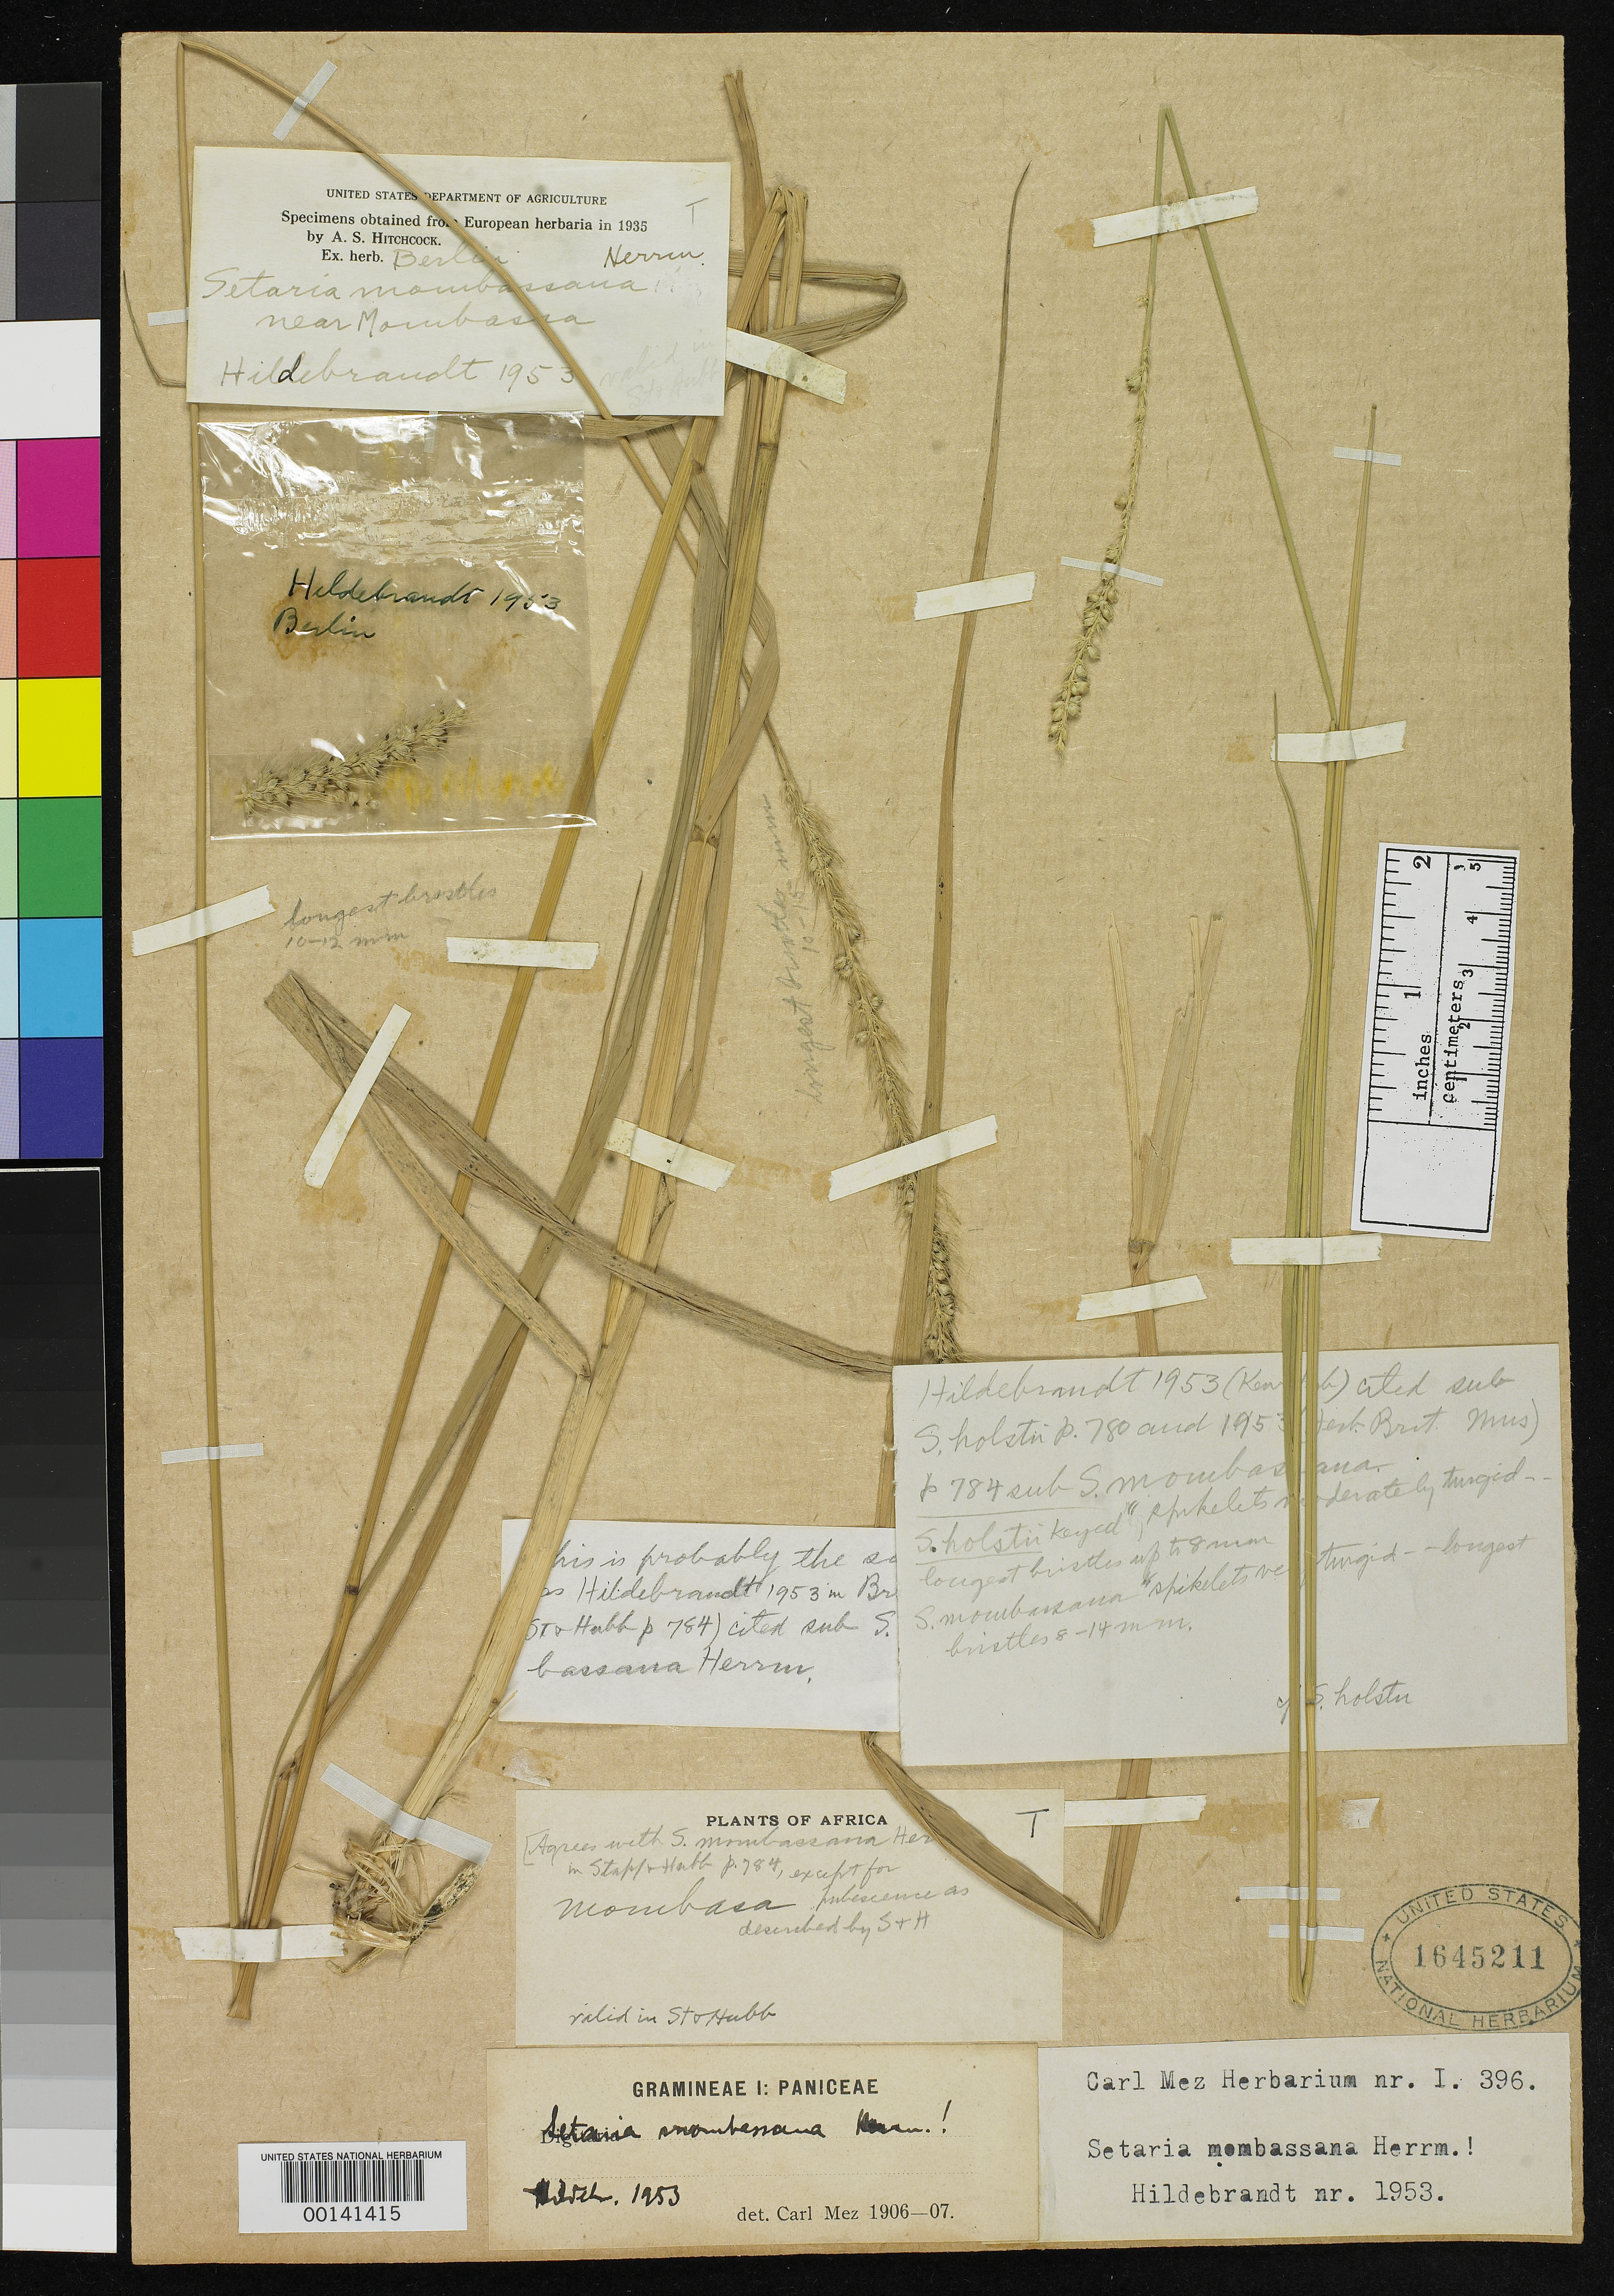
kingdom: Plantae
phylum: Tracheophyta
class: Liliopsida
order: Poales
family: Poaceae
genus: Setaria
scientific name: Setaria mombassana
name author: R.A.W. Herrm.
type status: Isotype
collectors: J. Hildebrandt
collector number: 1953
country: Kenya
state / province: Mombasa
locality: Mombasa.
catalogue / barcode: US 1645211